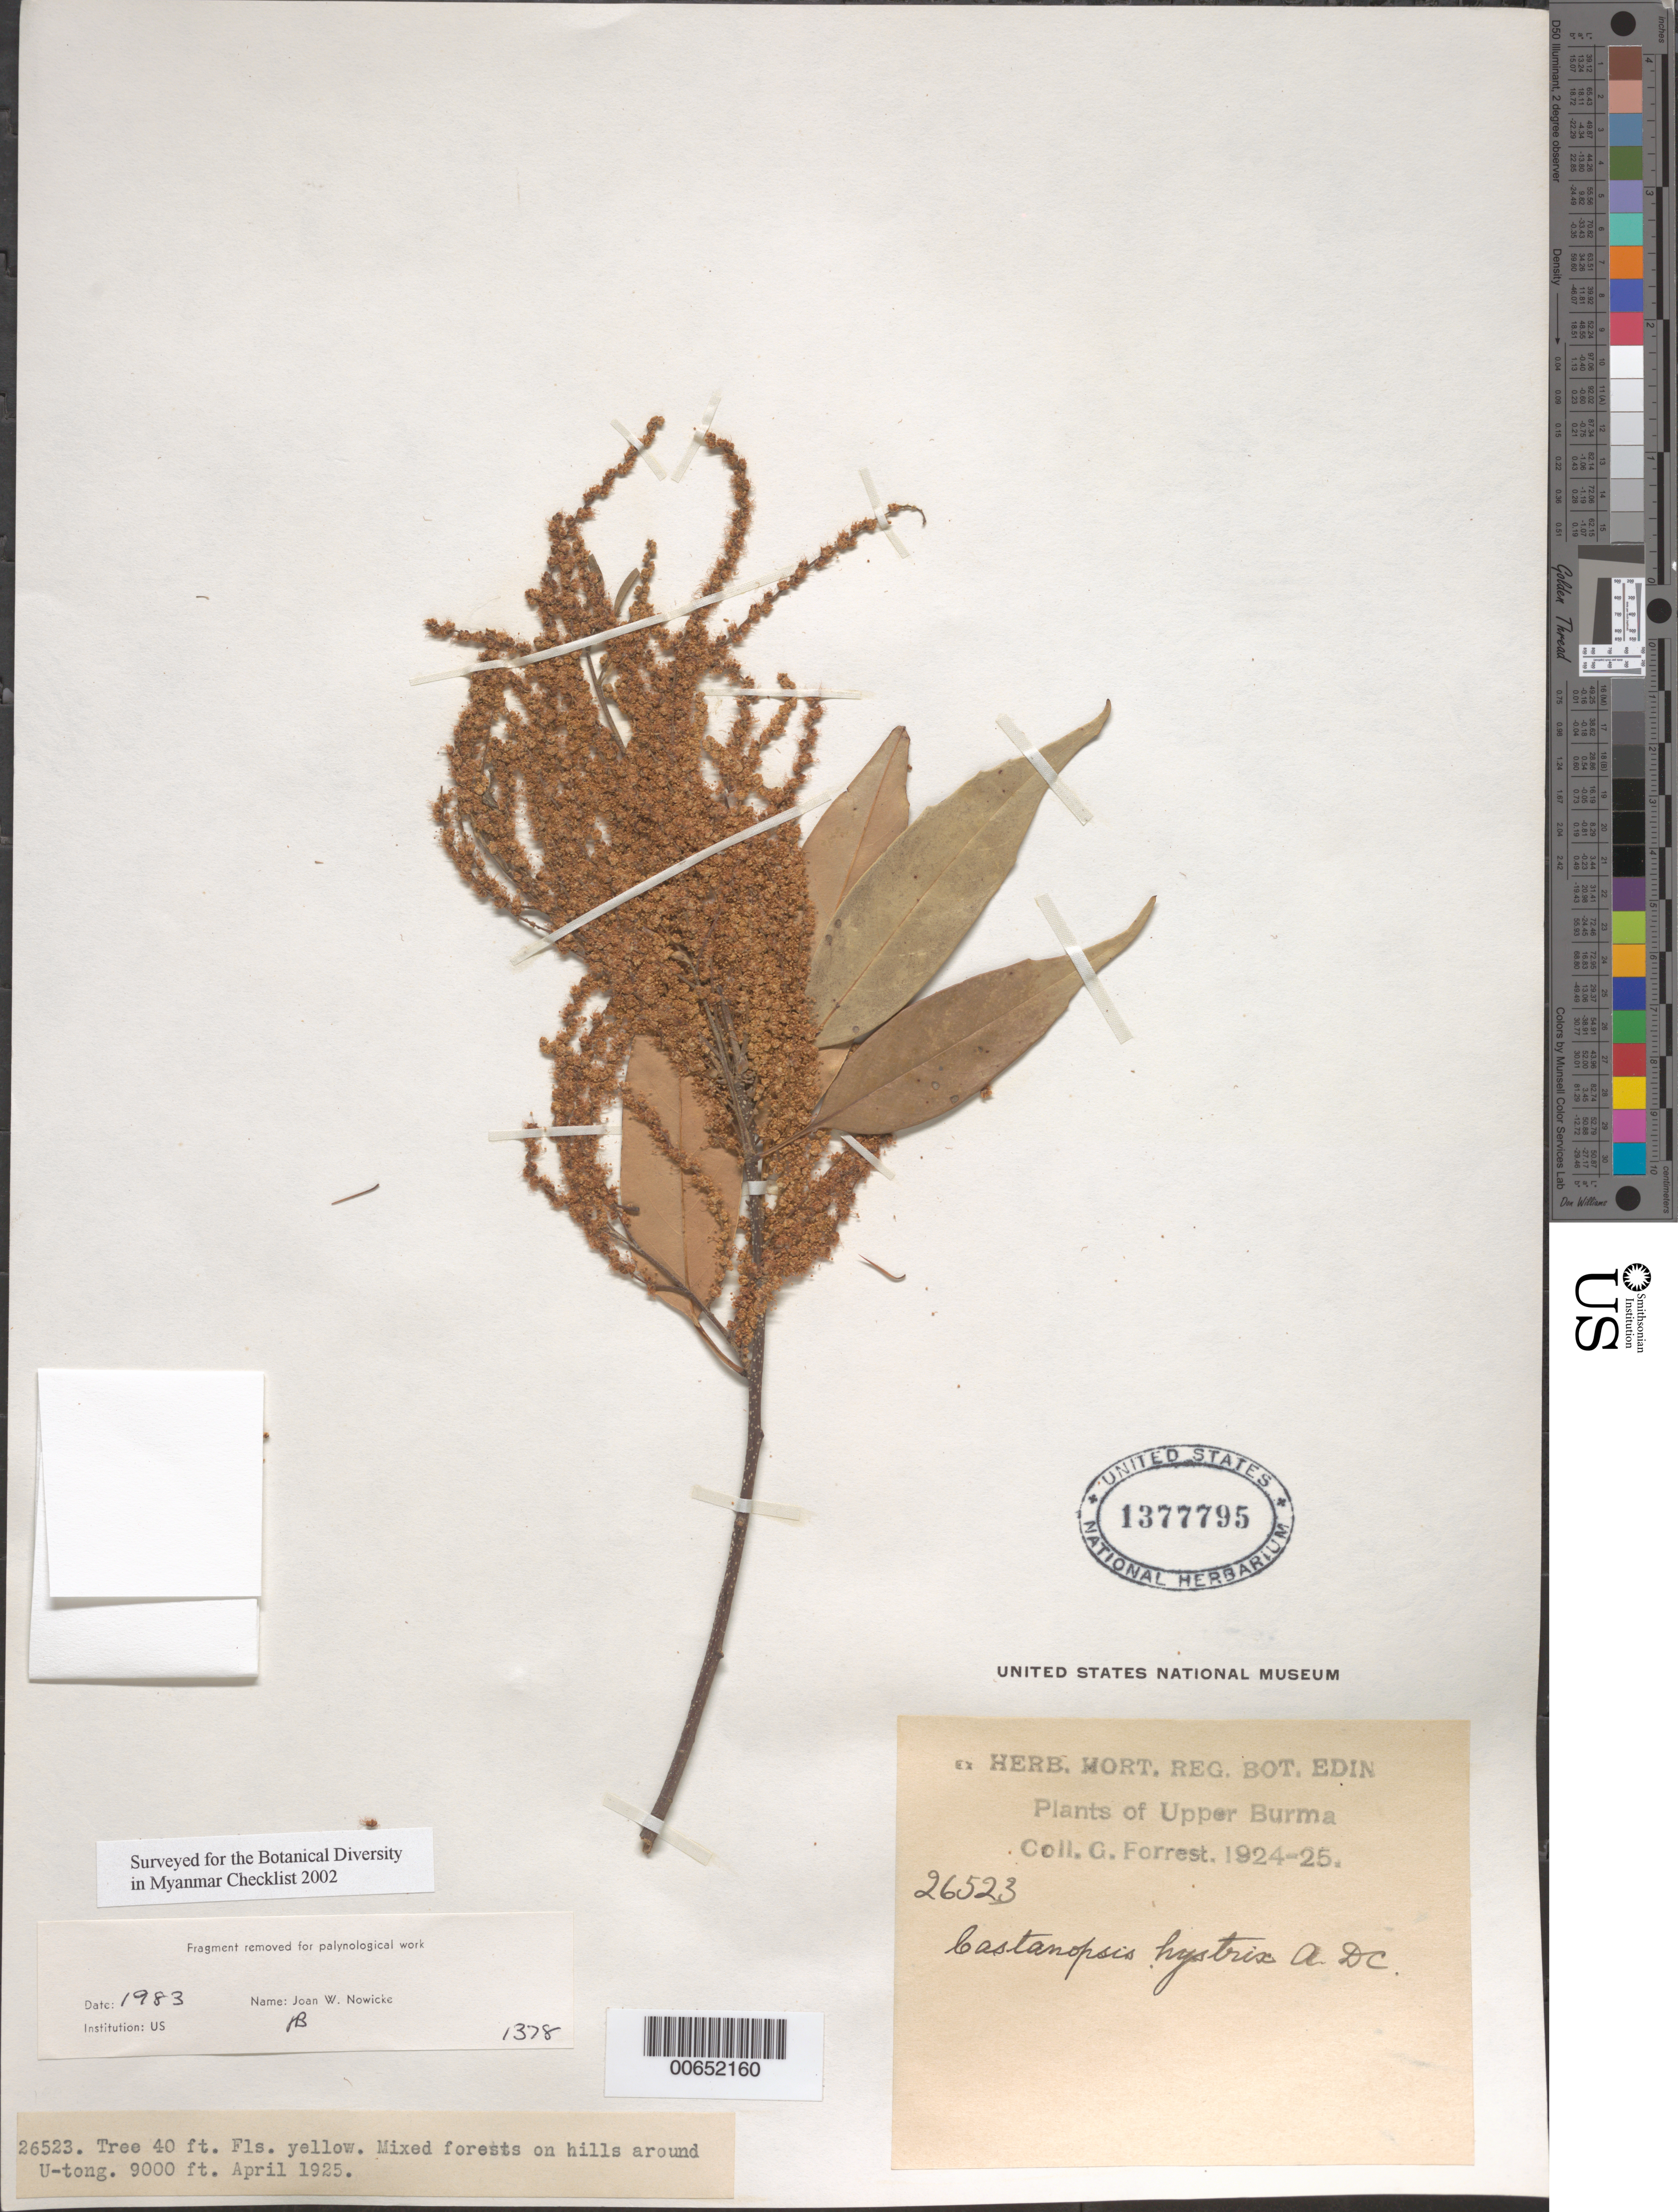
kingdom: Plantae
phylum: Tracheophyta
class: Magnoliopsida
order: Fagales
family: Fagaceae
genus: Castanopsis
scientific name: Castanopsis hystrix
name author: Hook. f. & Thomson ex A. DC.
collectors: G. Forrest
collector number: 26523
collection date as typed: Apr 1925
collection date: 1925-04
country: Myanmar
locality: Upper Burma, around U-tong.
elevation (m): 2743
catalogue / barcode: US 1377795